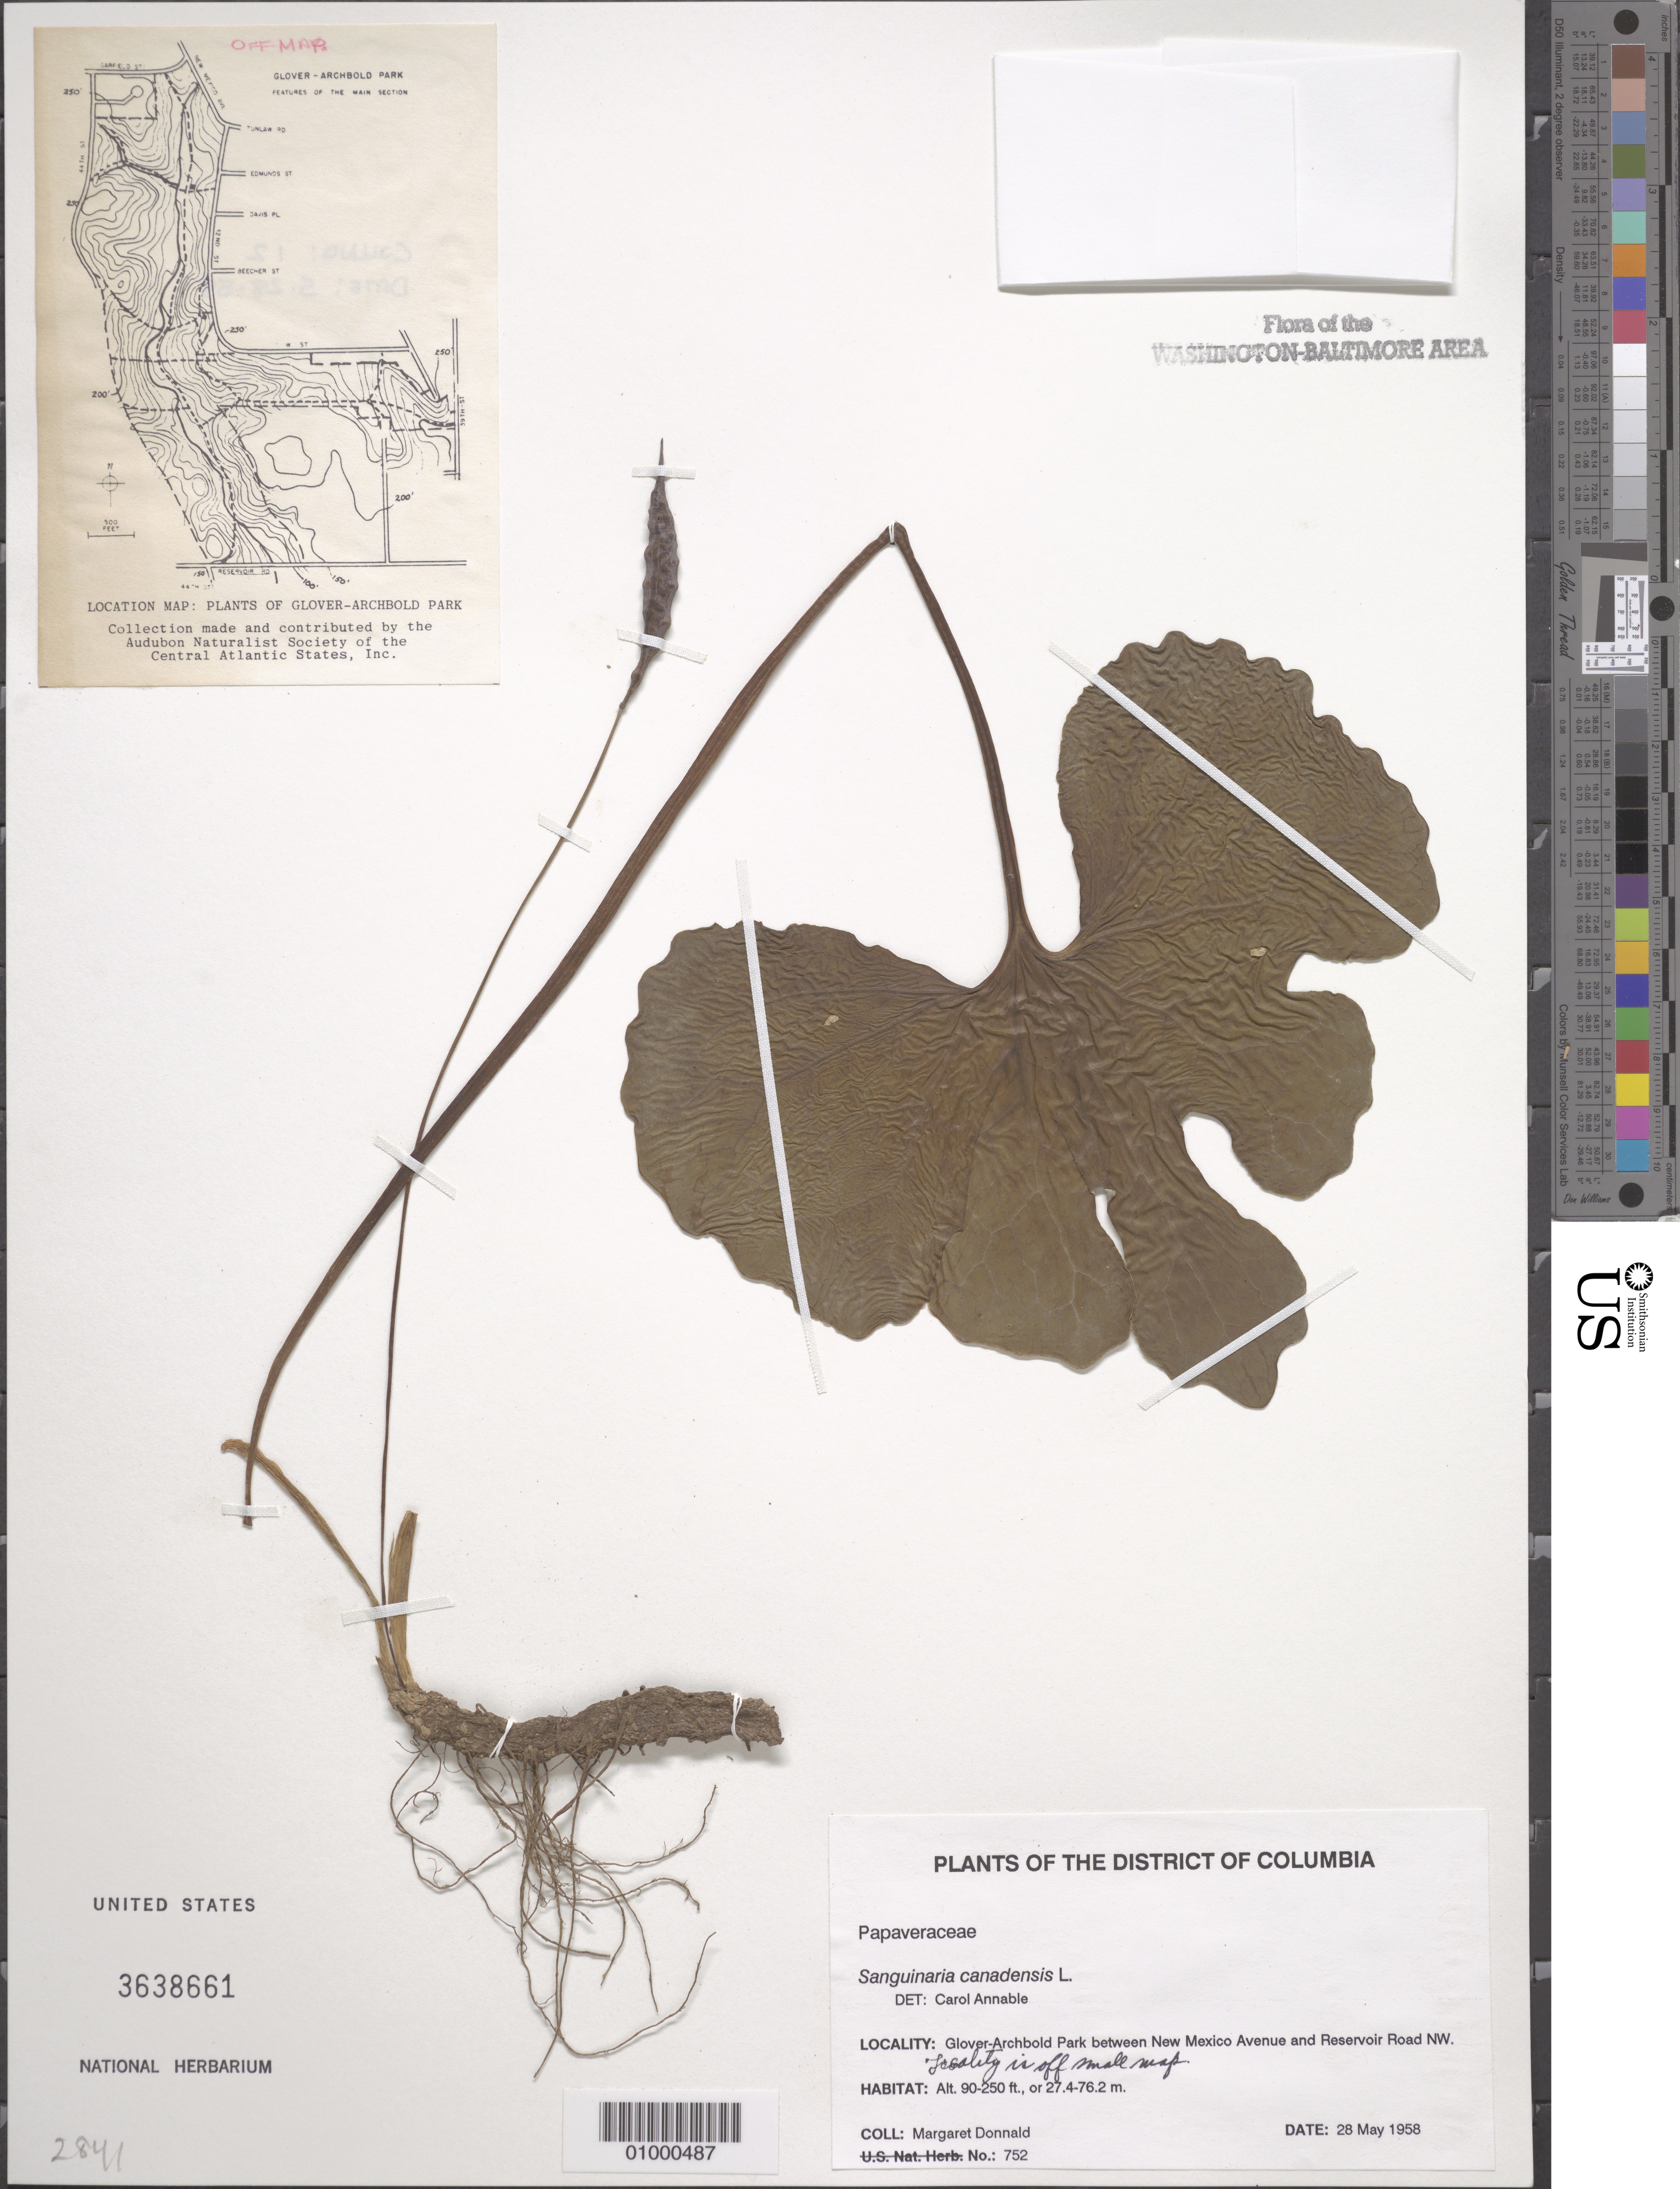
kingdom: Plantae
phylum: Tracheophyta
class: Magnoliopsida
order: Ranunculales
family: Papaveraceae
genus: Sanguinaria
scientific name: Sanguinaria canadensis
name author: L.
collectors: M. Donnald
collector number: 752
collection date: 1958-04-23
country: United States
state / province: District of Columbia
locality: Glover-Archbold Park between New Mexico Avenue and Reservoir Road NW.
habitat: park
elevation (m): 27.4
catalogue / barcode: US 3638661